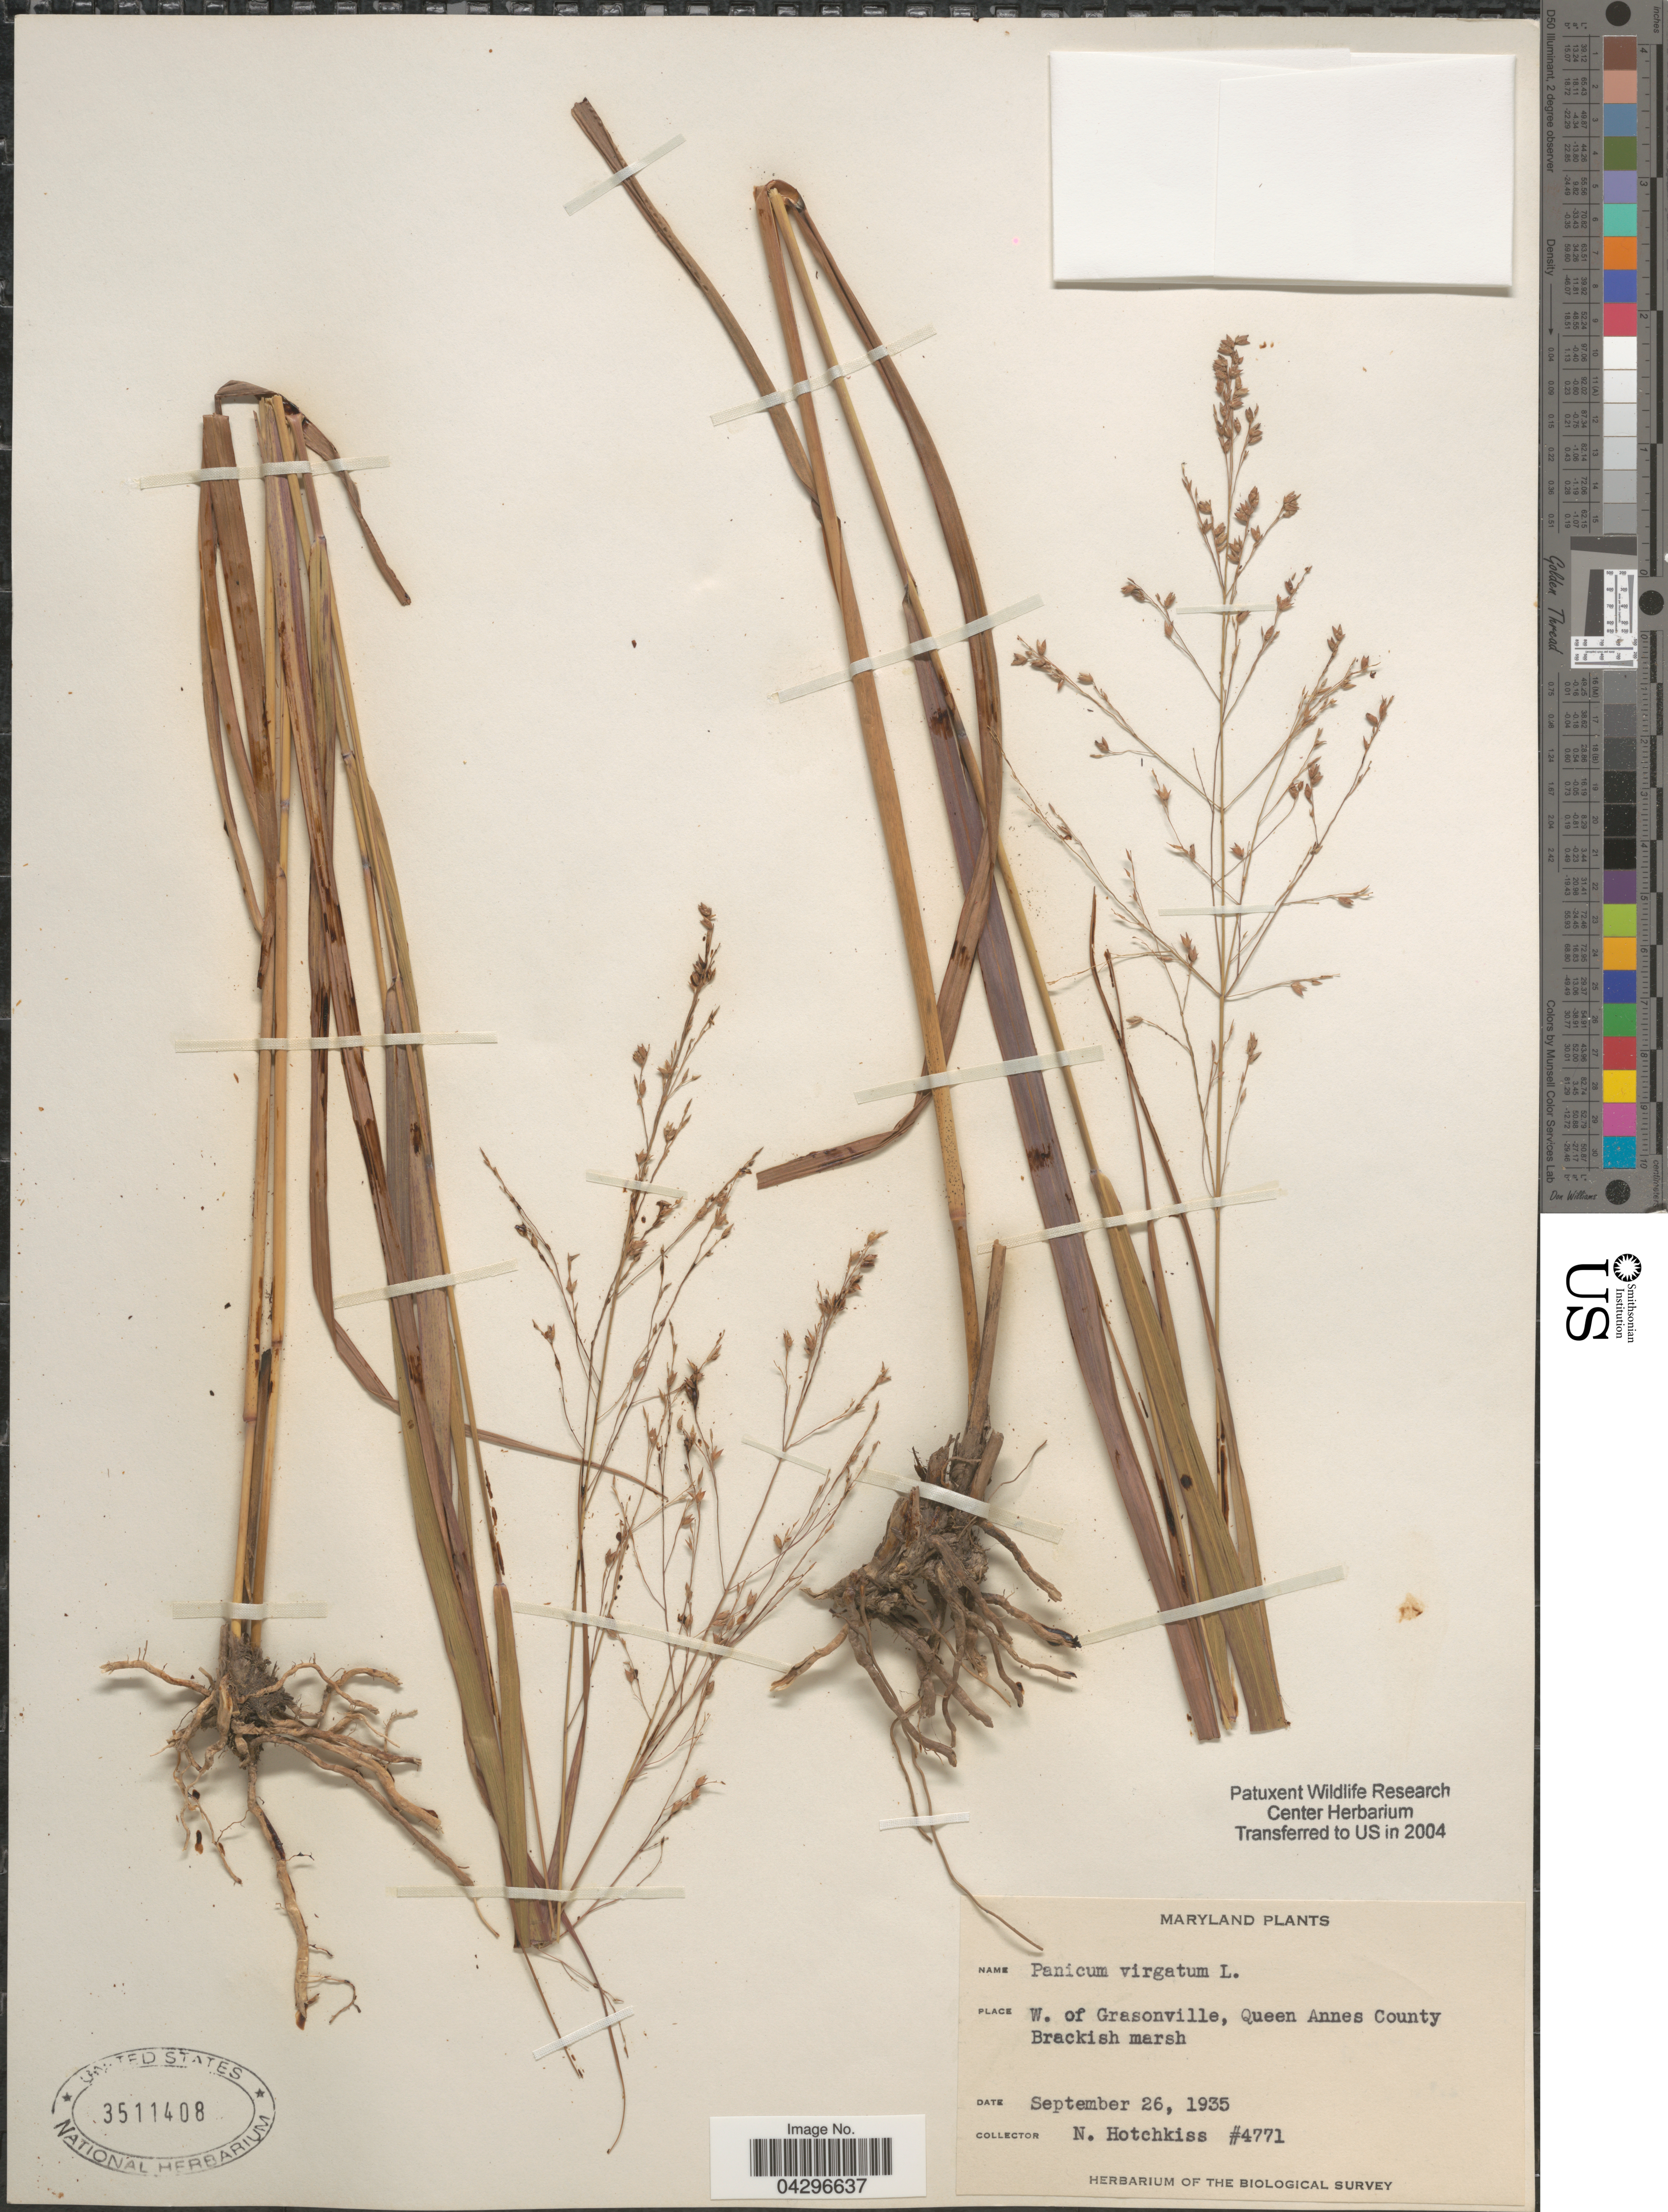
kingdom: Plantae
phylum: Tracheophyta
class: Liliopsida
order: Poales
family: Poaceae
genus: Panicum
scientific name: Panicum virgatum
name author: L.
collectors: N. Hotchkiss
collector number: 4771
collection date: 1935-09-26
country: United States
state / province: Maryland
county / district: Queen Anne's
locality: W. of Grasonville, Queen Annes County. Brackish marsh. The Biological Survey.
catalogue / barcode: US 3511408